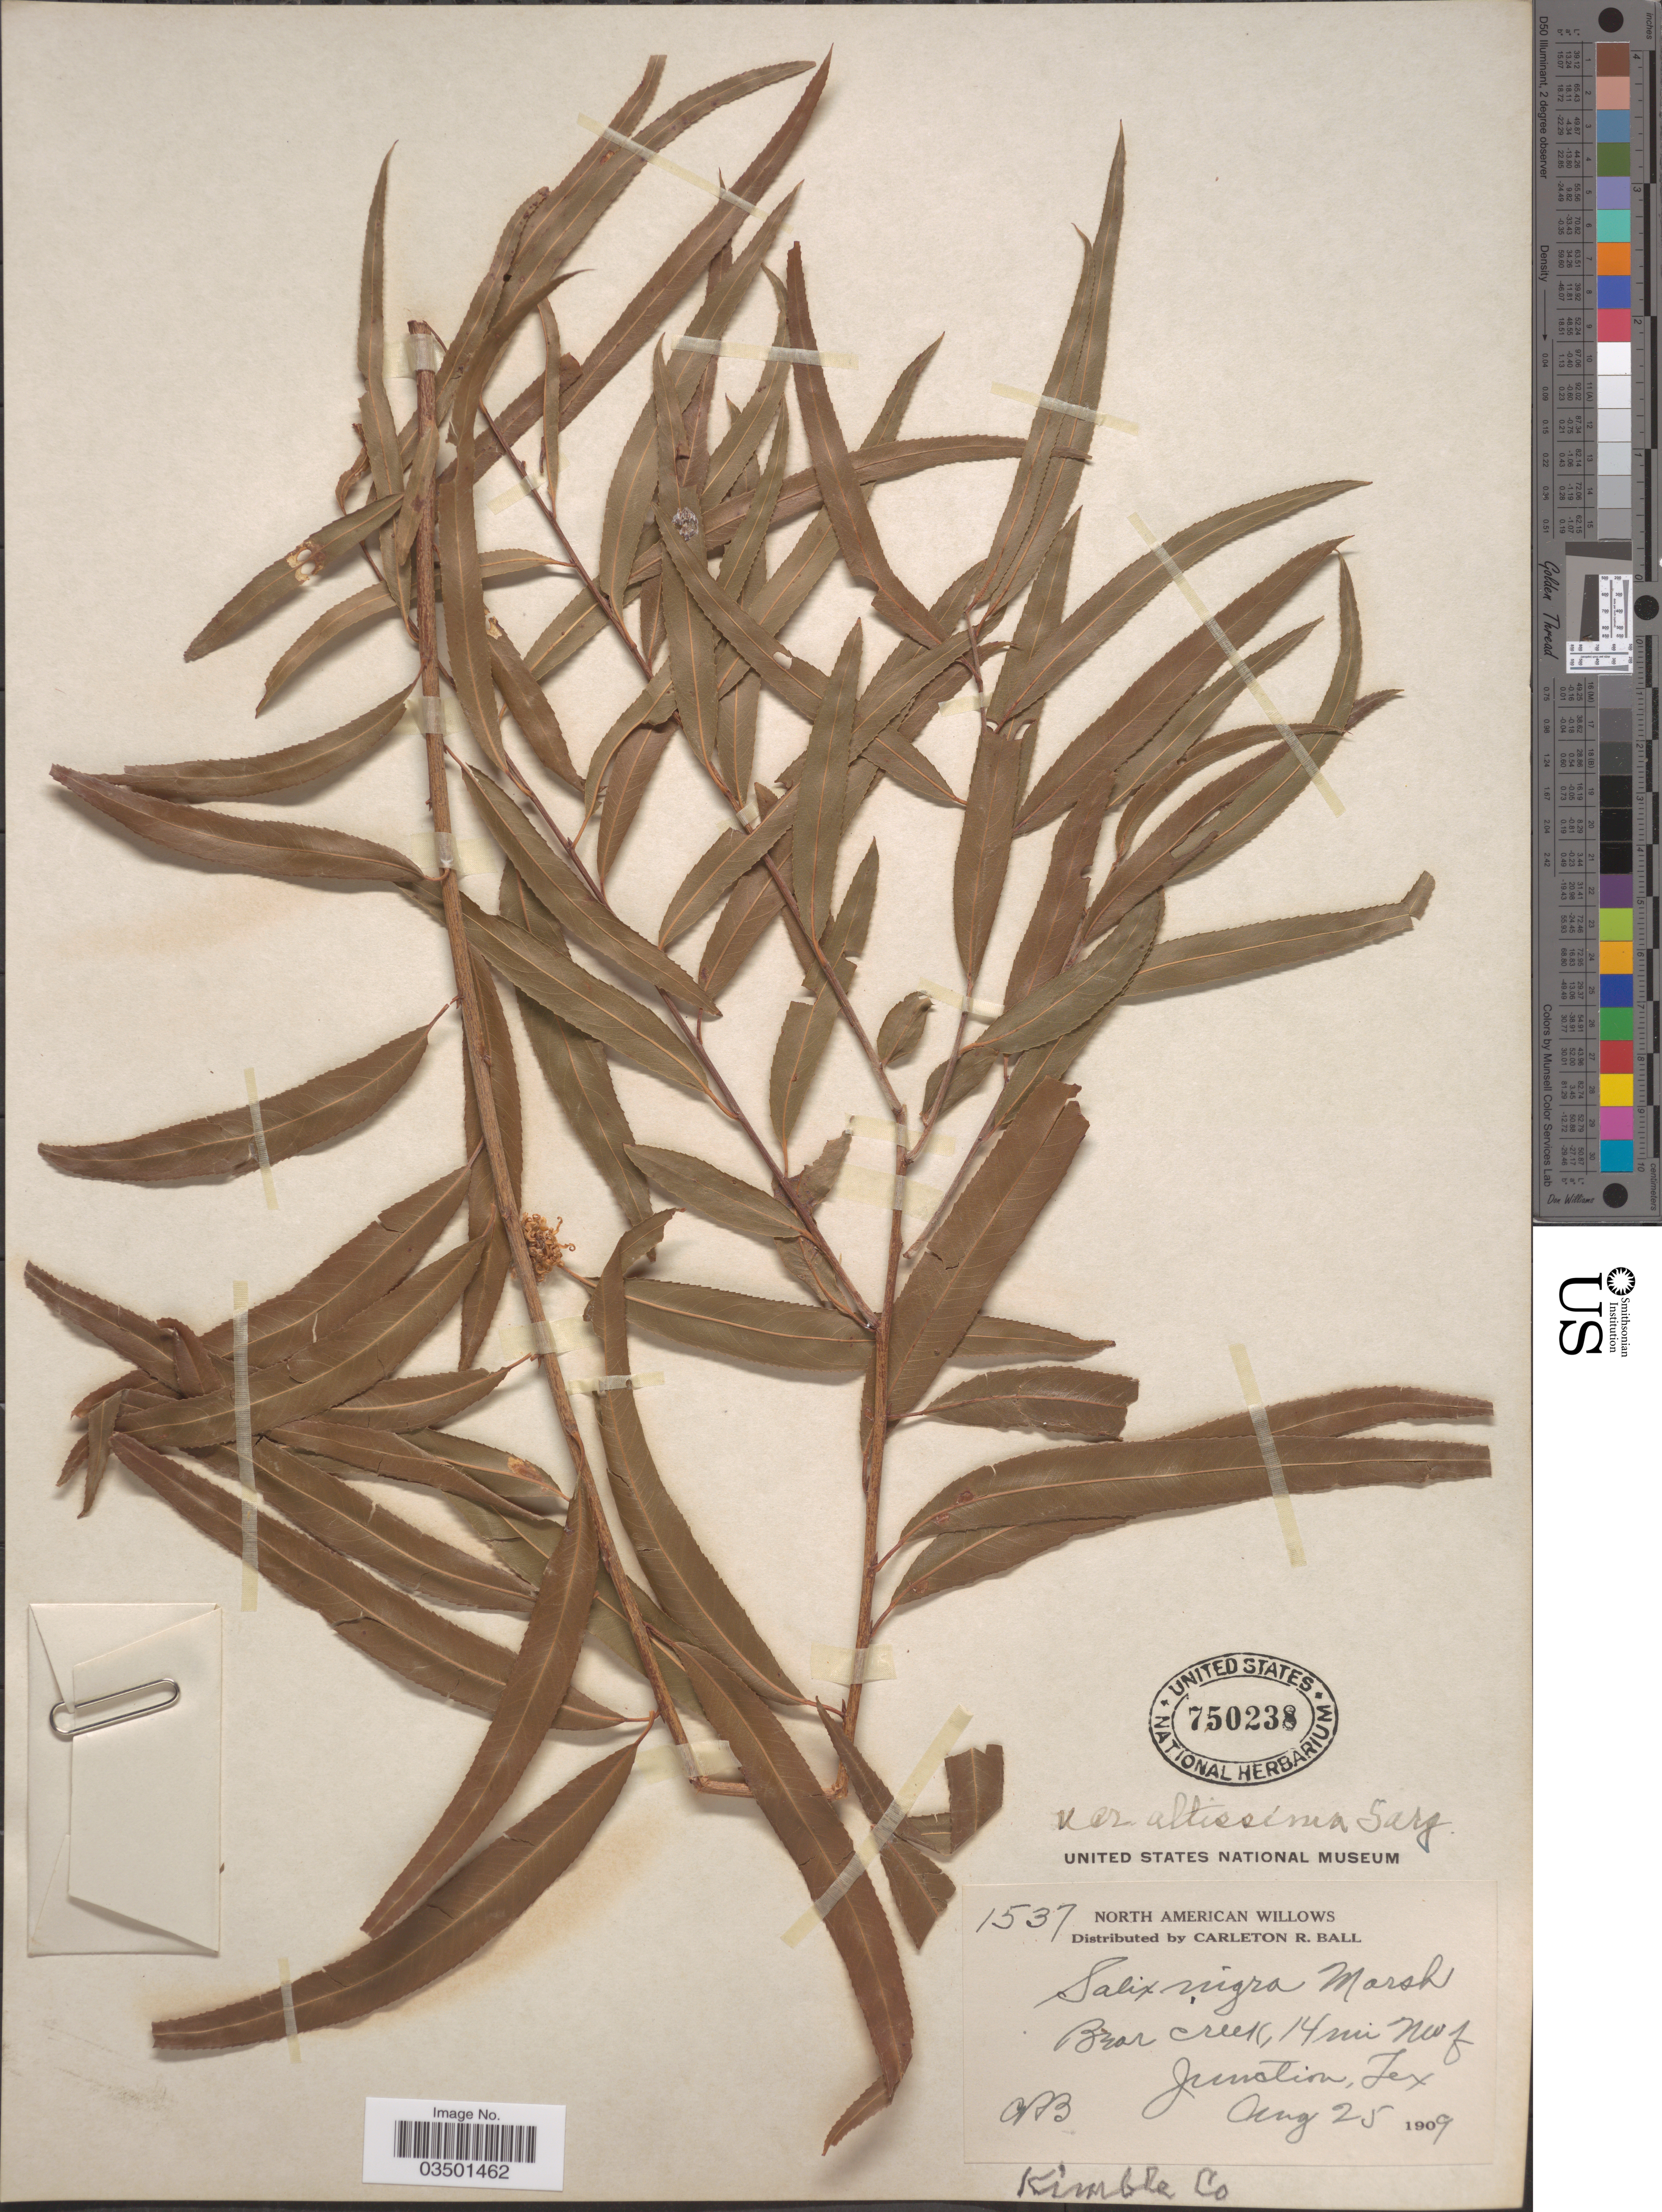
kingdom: Plantae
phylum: Tracheophyta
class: Magnoliopsida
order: Malpighiales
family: Salicaceae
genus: Salix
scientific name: Salix nigra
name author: Marshall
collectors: C. R. Ball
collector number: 1537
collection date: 1909-08-25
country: United States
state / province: Texas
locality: Bear Creek, 14 mi NW of Junction, Kimble Co.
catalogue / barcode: US 750238